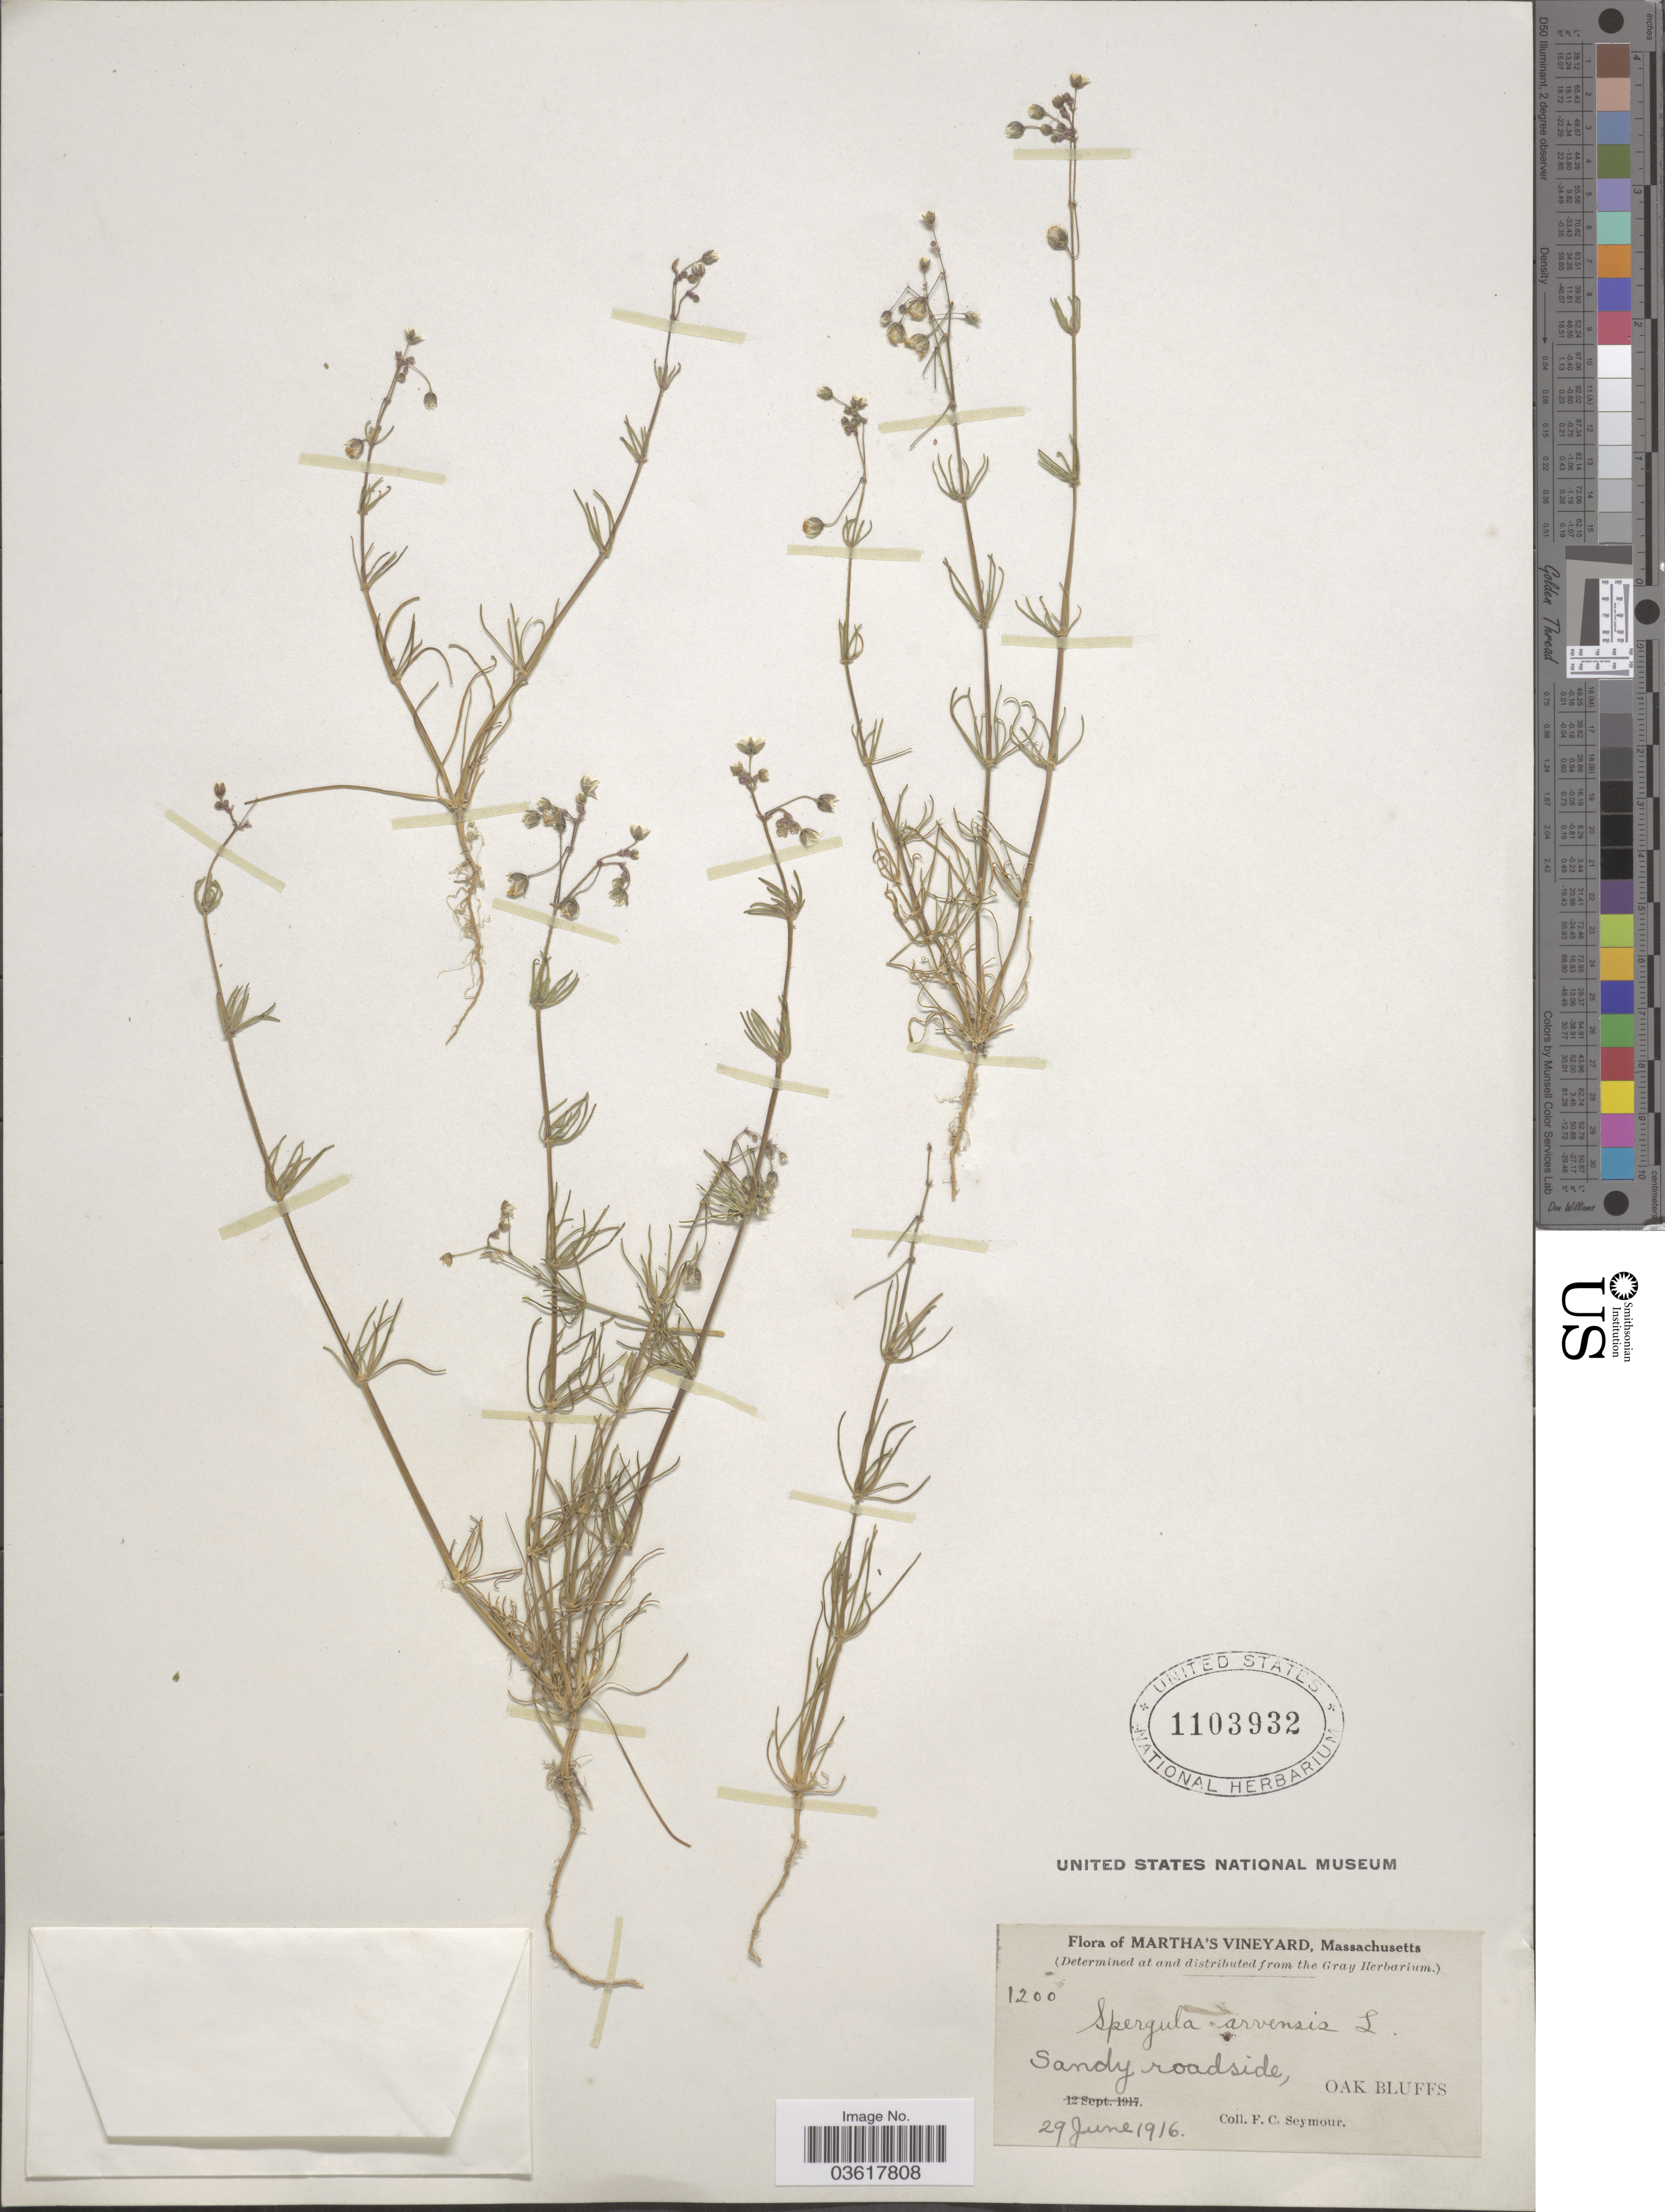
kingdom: Plantae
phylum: Tracheophyta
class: Magnoliopsida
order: Caryophyllales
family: Caryophyllaceae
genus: Spergula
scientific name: Spergula arvensis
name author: L.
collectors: F. C. Seymour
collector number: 1200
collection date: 1916-06-29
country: United States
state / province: Massachusetts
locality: Martha's Vineyard. Sandy roadside, Oak Bluffs.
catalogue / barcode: US 1103932